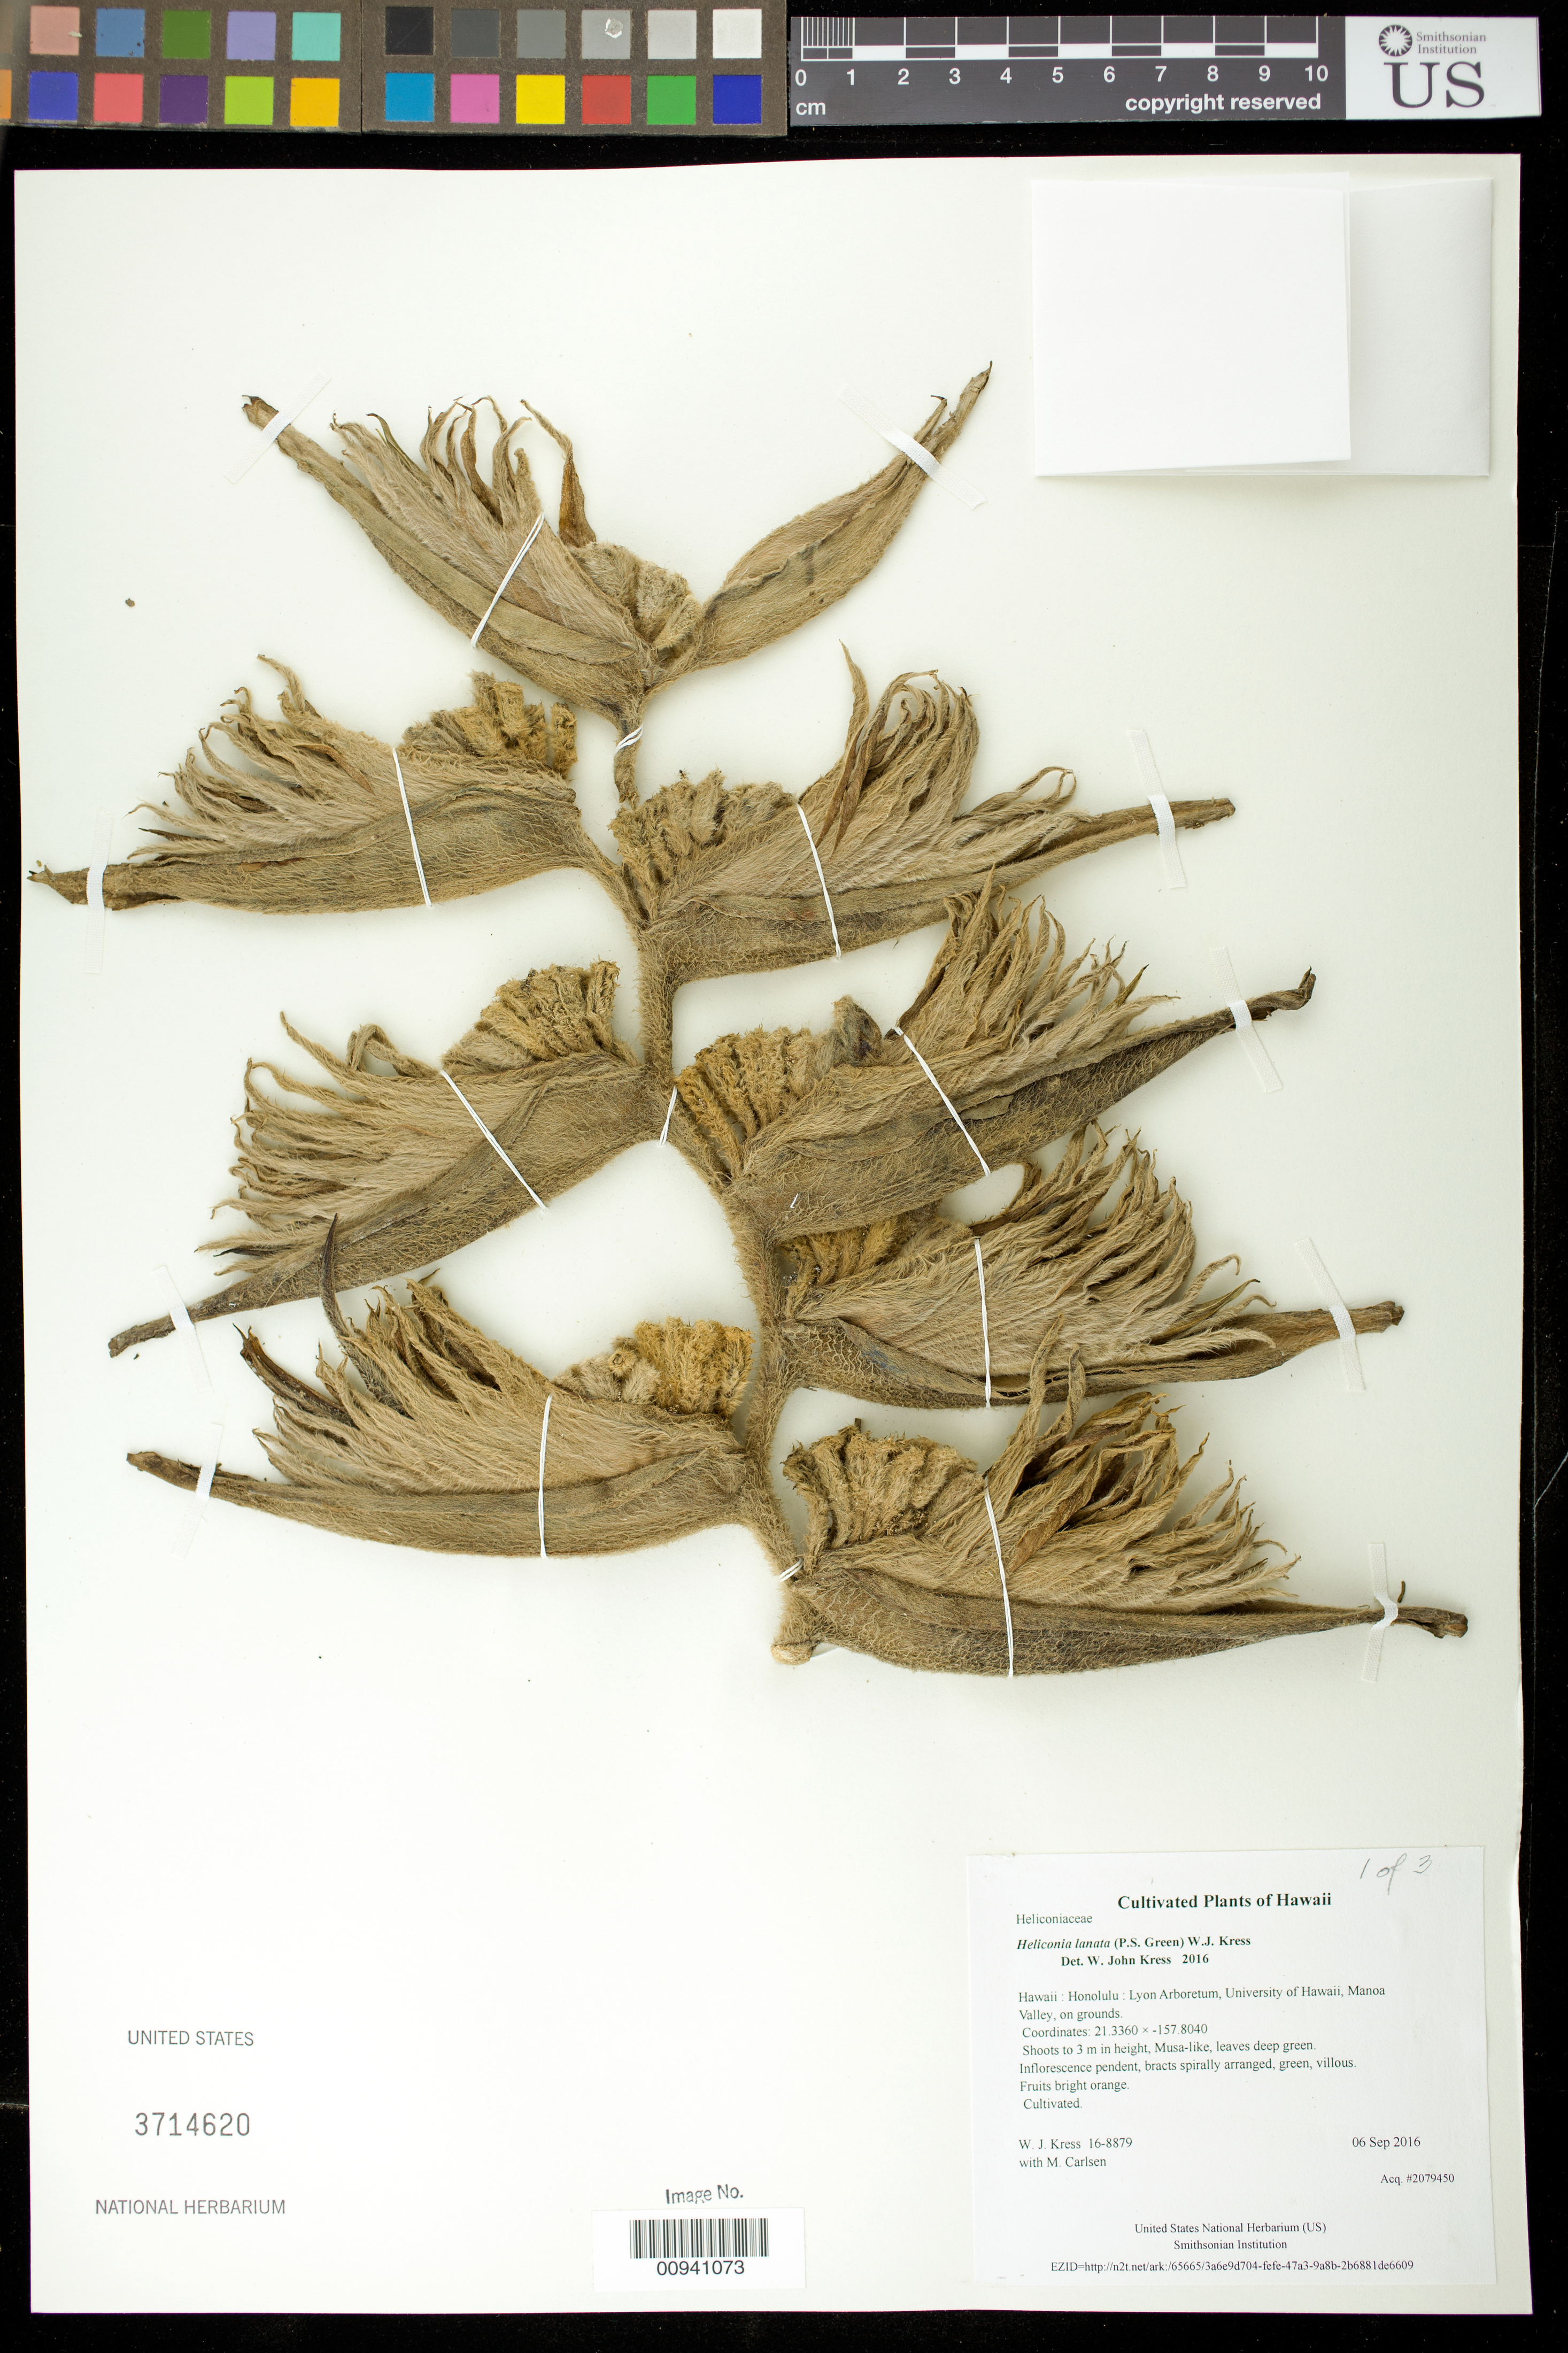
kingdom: Plantae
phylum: Tracheophyta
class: Liliopsida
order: Zingiberales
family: Heliconiaceae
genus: Heliconia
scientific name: Heliconia lanata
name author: (P.S. Green) W.J. Kress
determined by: Kress, W. J., (US), Smithsonian Institution - National Museum of Natural History (UNITED STATES)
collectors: W. J. Kress & M. M. Carlsen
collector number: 16-8879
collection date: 2016-09-06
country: United States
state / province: Hawaii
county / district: Honolulu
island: Oahu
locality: Lyon Arboretum, University of Hawaii, Manoa Valley, on grounds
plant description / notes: Frozen tissue stored in Biorepository at AG5NN34; dried tissue stored at AG5NN33.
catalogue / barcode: US 3714620